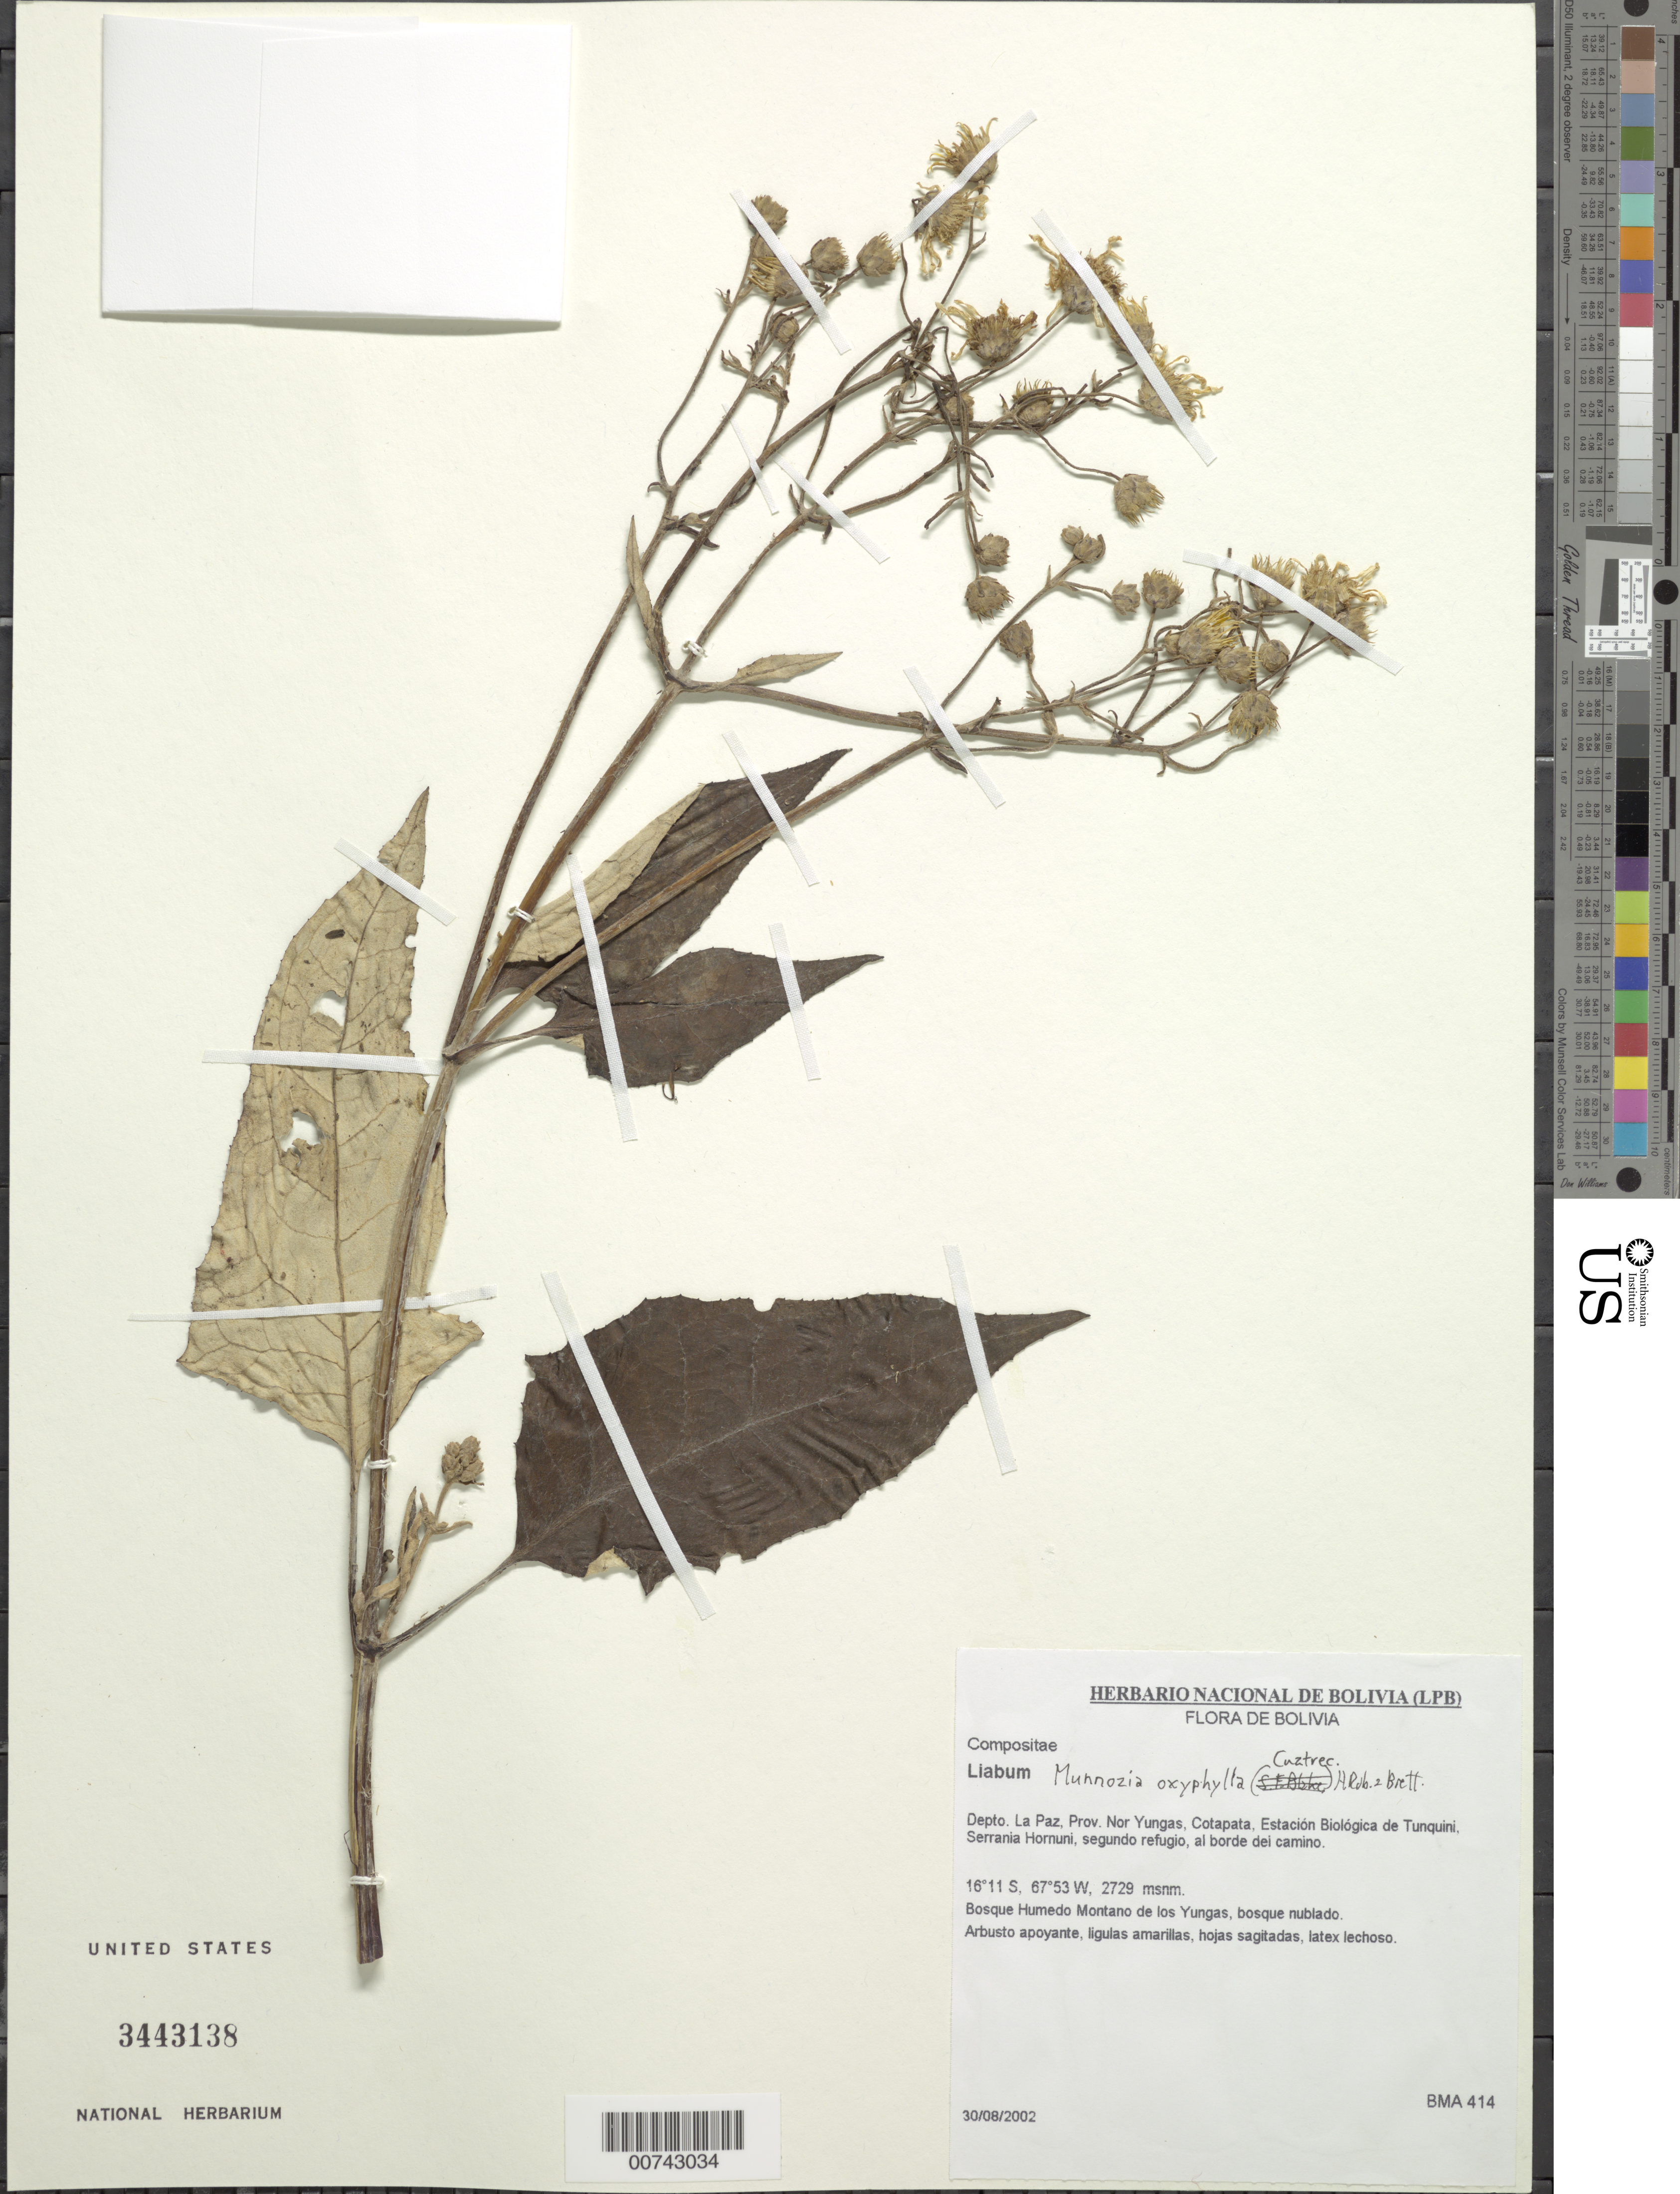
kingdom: Plantae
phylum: Tracheophyta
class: Magnoliopsida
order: Asterales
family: Asteraceae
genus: Munnozia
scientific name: Munnozia oxyphylla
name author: (Cuatrec.) H. Rob. & Brettell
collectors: BMA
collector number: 414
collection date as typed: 30 August 2002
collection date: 2002-08-30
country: Bolivia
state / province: La Paz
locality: Prov. Nor Yungas, Cotapata, Estacion Biologica de Tunquini, Serrania Hornuni, segundo refugio, al borde dei camino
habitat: Bosque Humedo Montano de los Yungas, bosque nublado.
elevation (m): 2729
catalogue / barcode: US 3443138